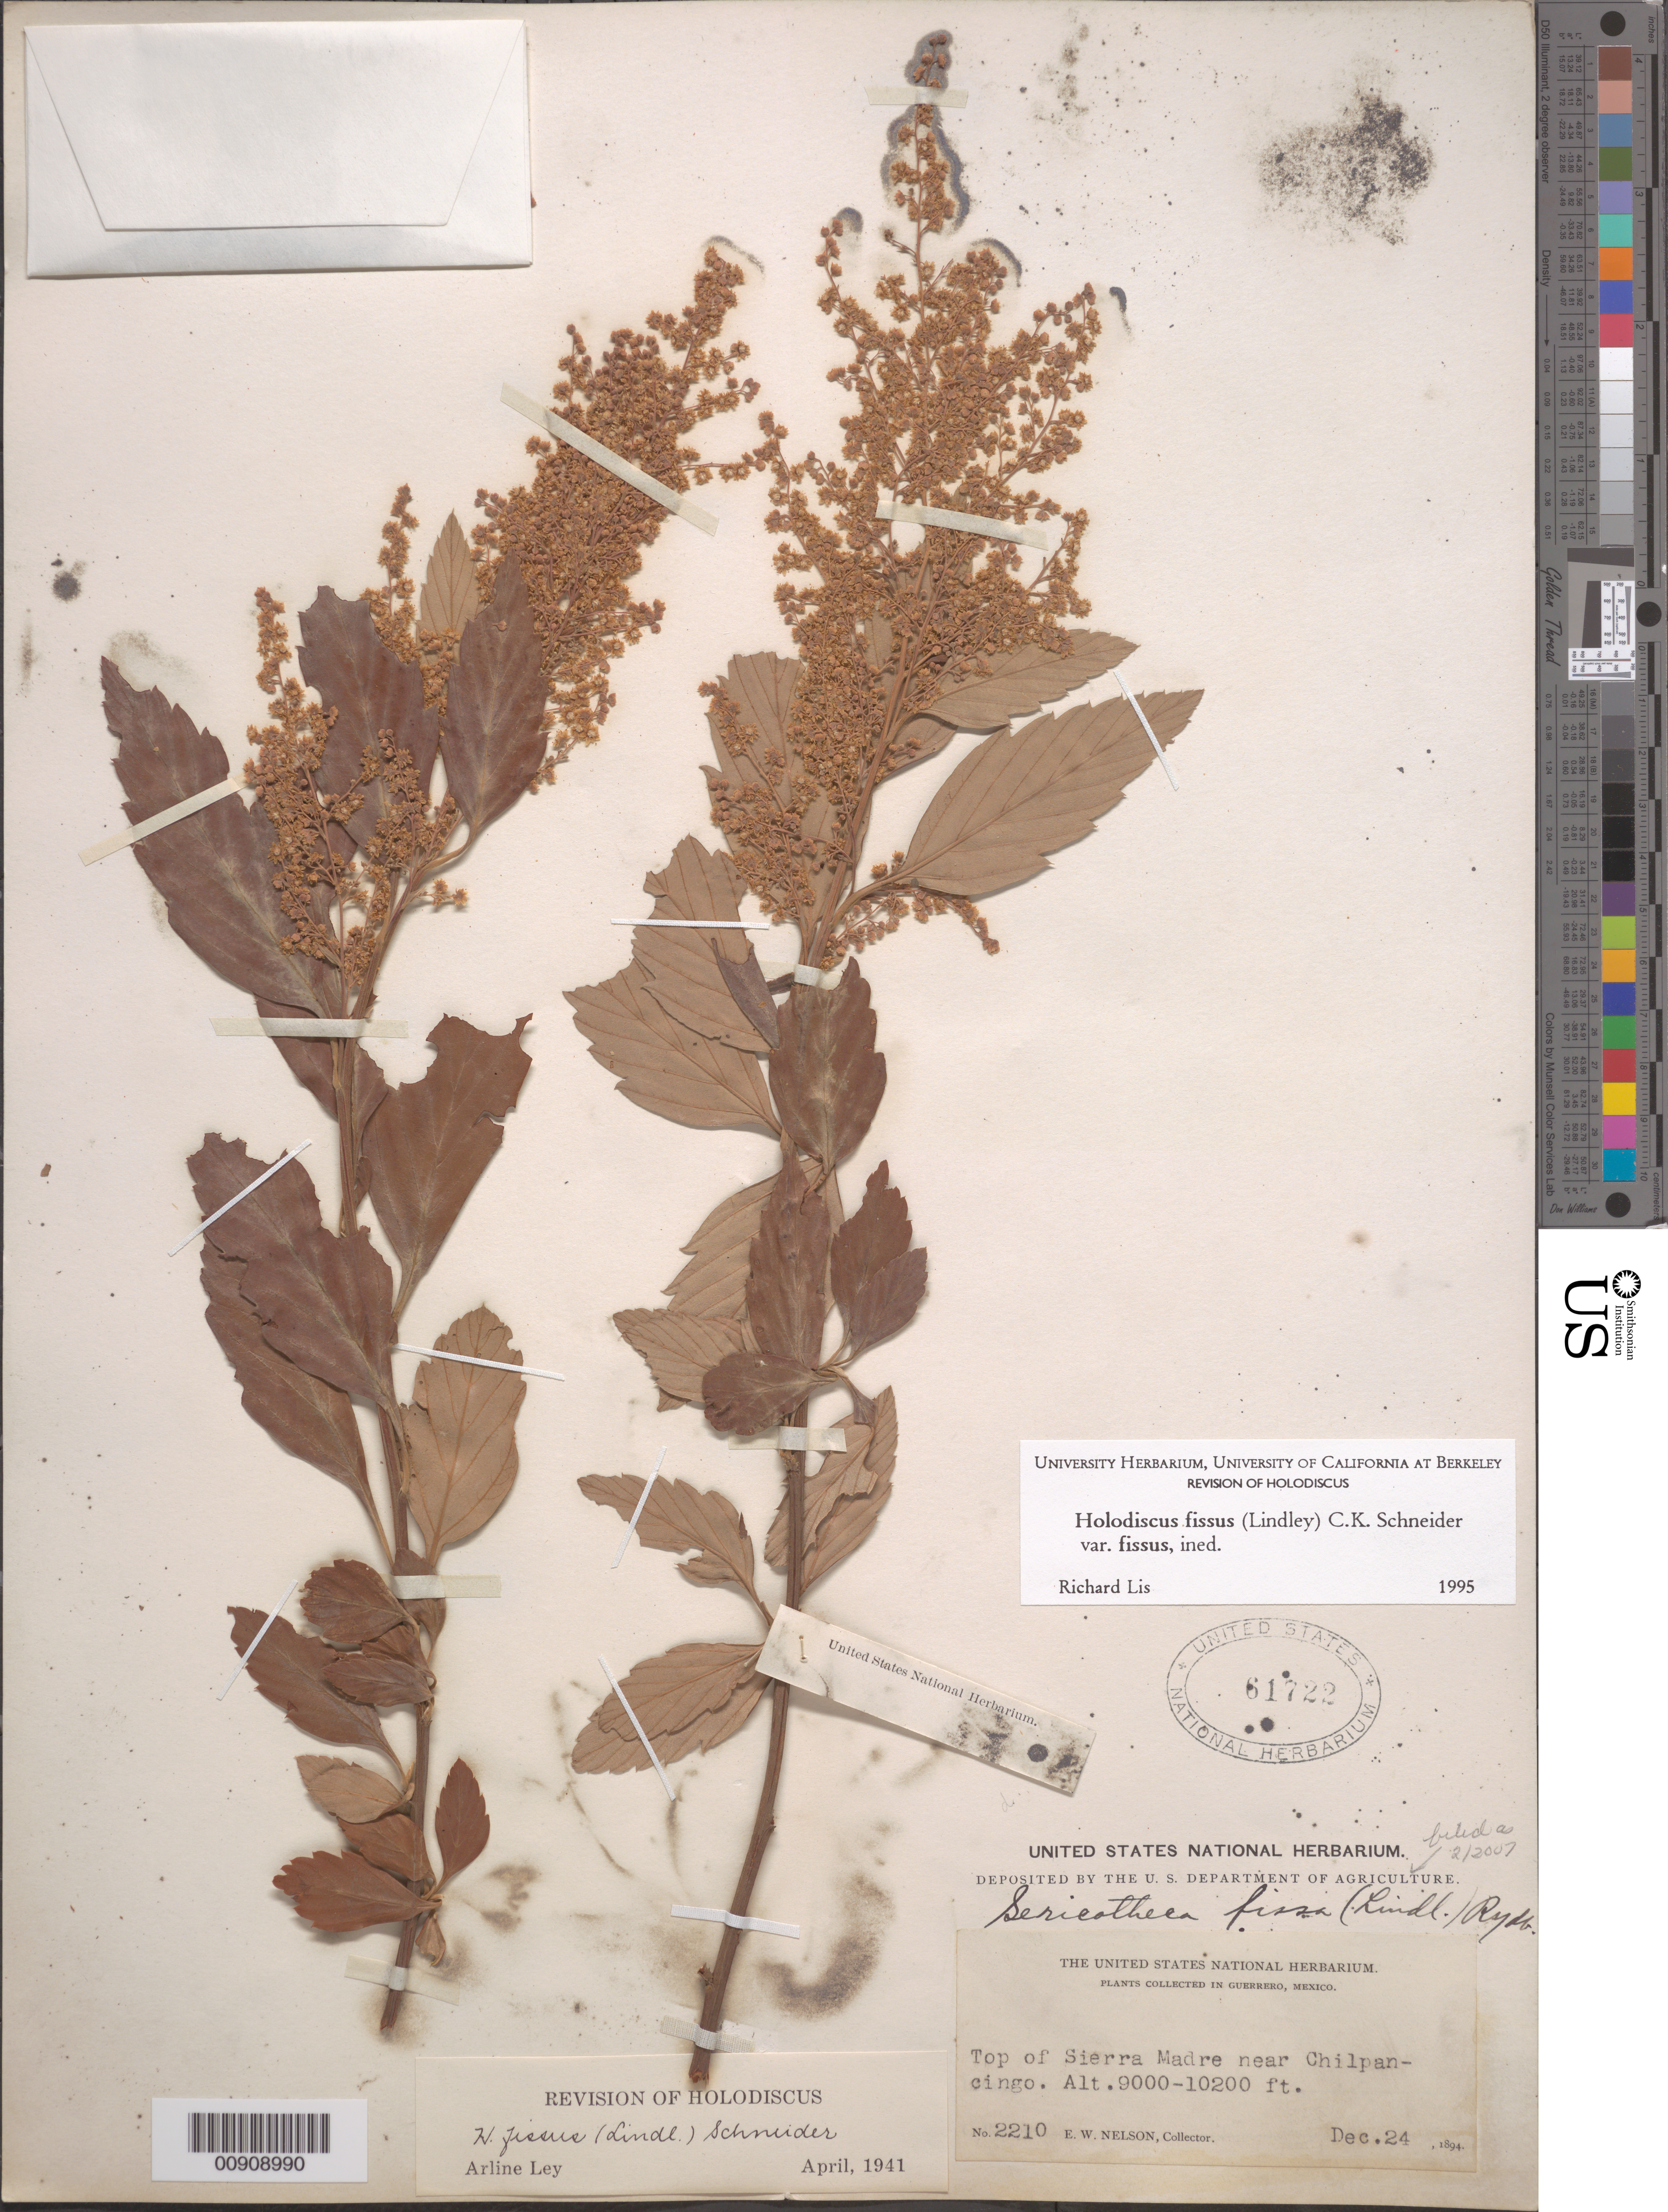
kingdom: Plantae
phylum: Tracheophyta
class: Magnoliopsida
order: Rosales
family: Rosaceae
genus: Holodiscus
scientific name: Holodiscus fissus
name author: (Lindl.) C.K. Schneid.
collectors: E. W. Nelson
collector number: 2210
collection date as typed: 24 Dec 1894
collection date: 1894-12-24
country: Mexico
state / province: Guerrero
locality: Top of Sierra Madre near Chilpancingo, Guerrero.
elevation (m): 2743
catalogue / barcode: US 61722